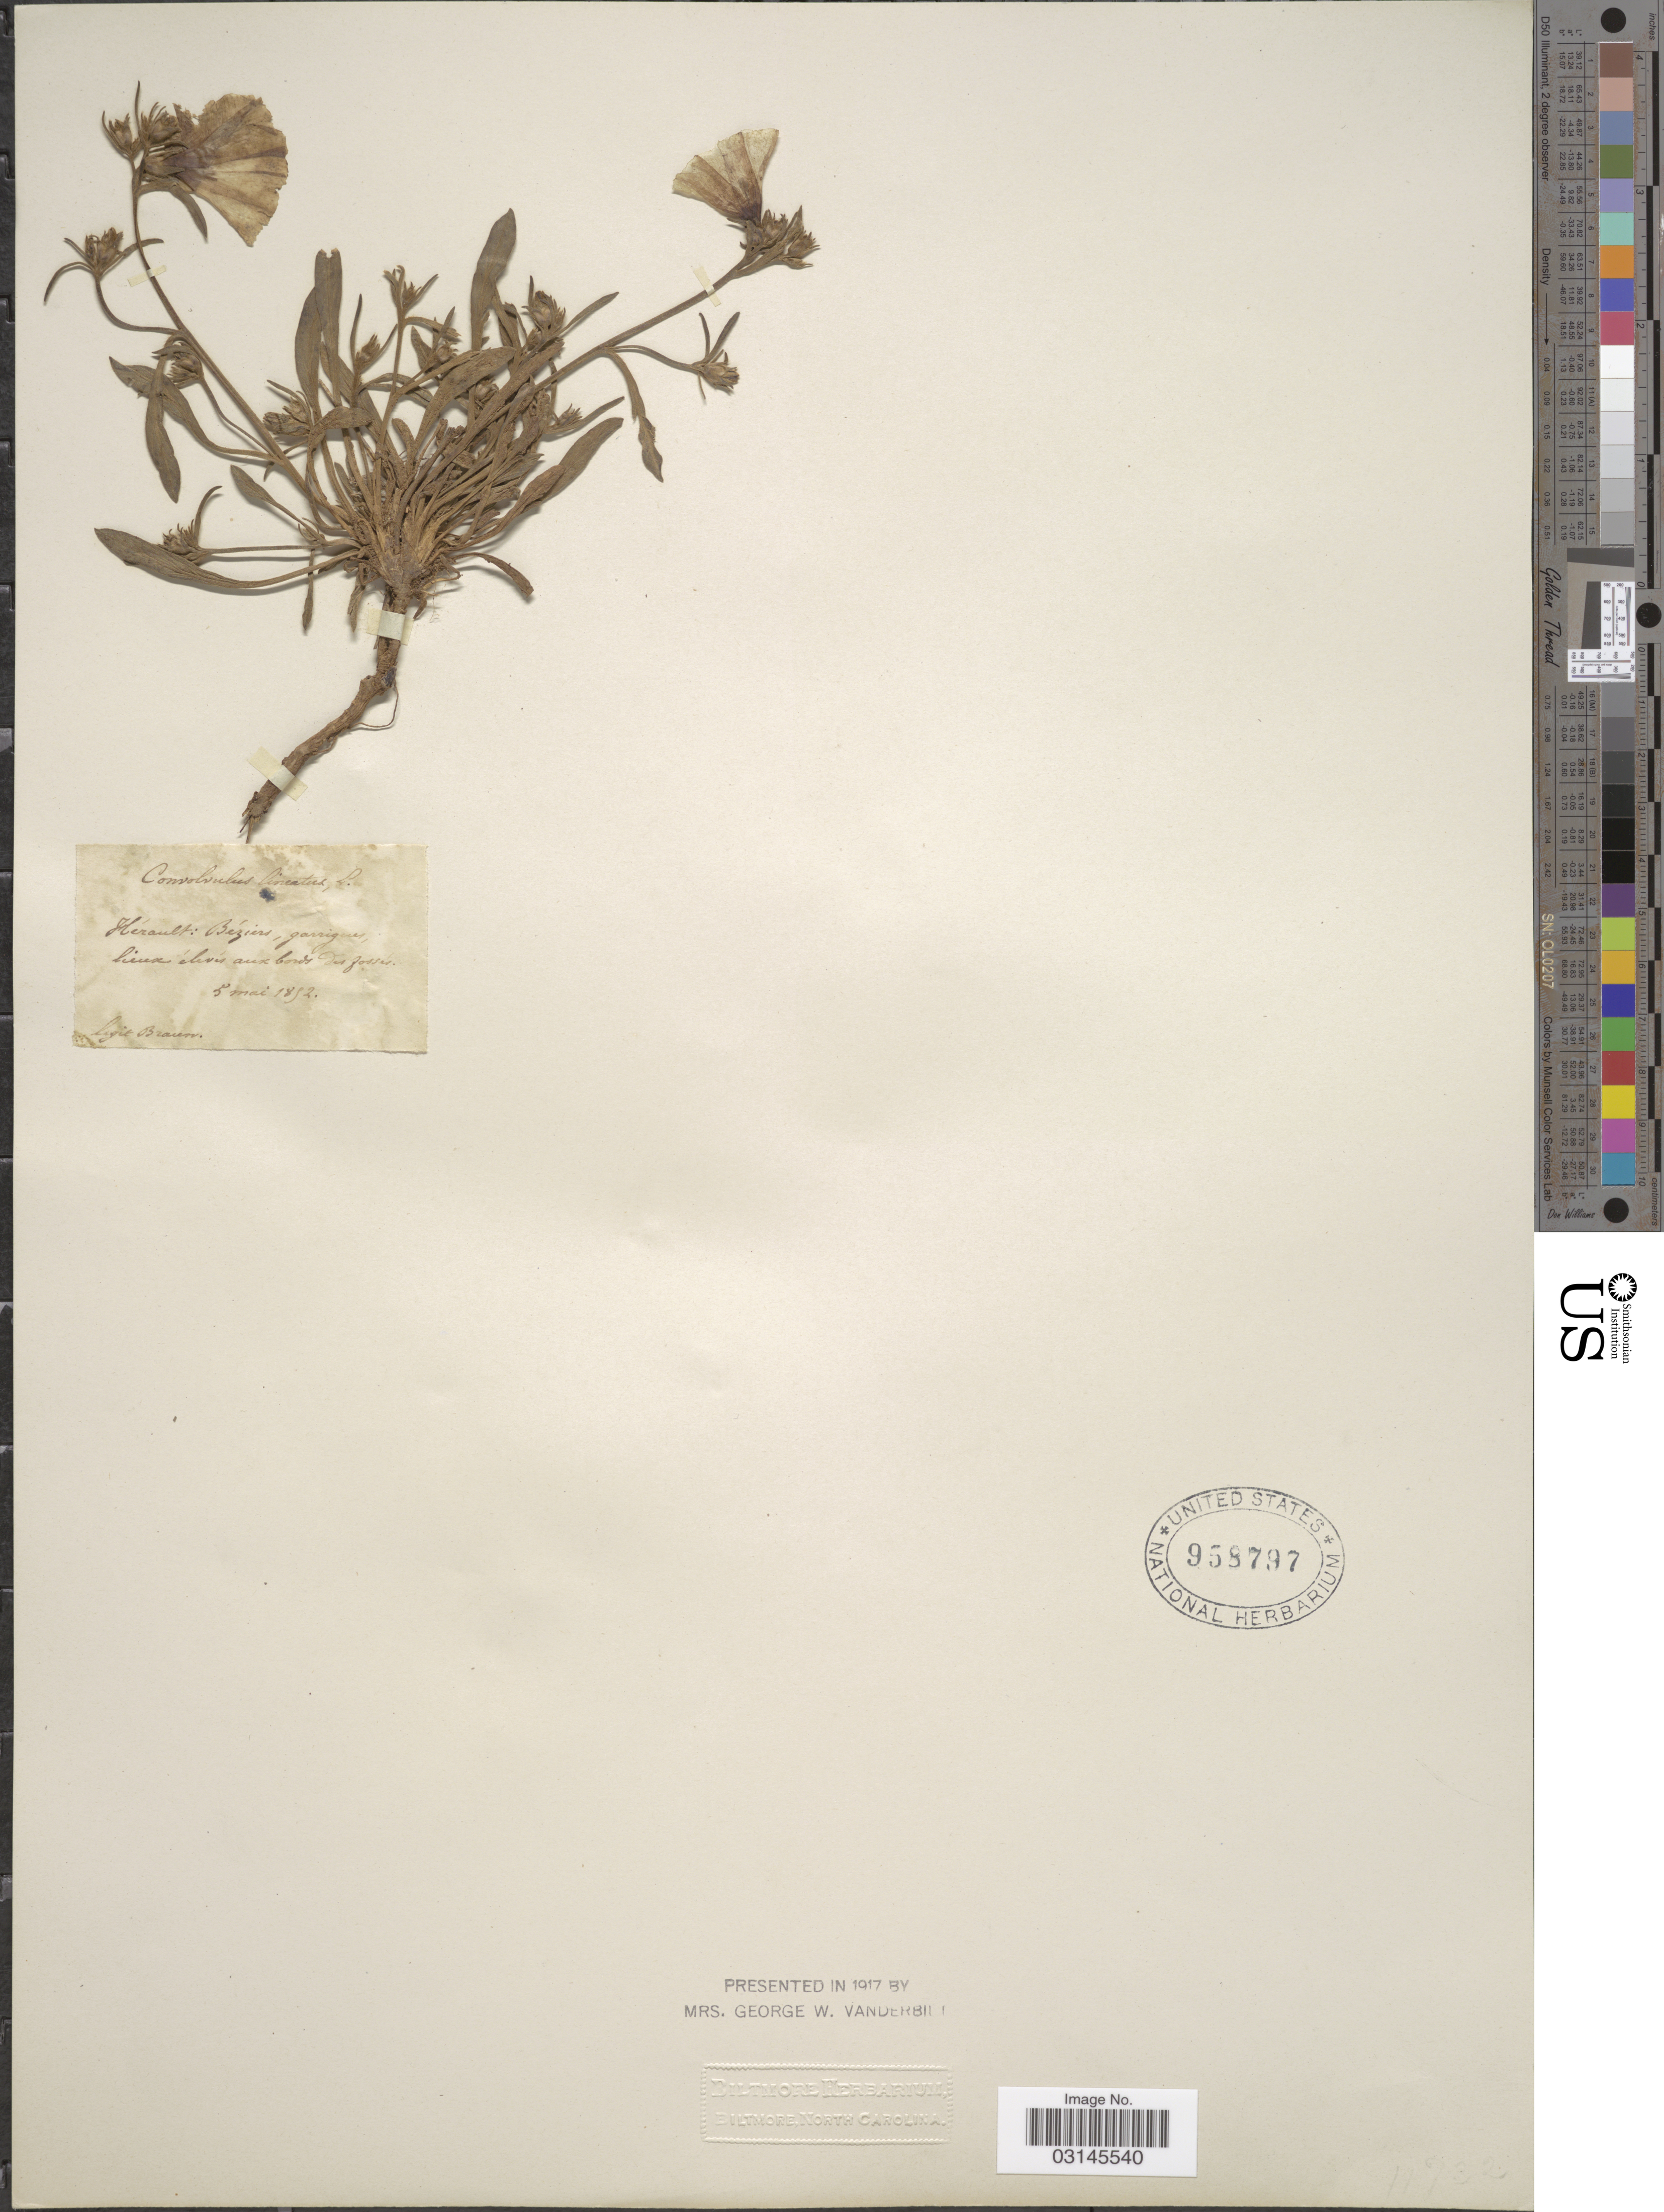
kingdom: Plantae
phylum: Tracheophyta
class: Magnoliopsida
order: Solanales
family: Convolvulaceae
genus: Convolvulus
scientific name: Convolvulus lineatus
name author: L.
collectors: Braun, --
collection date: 1852-05-05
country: France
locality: Hérault: Béziers, aux bords des fossés.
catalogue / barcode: US 958797